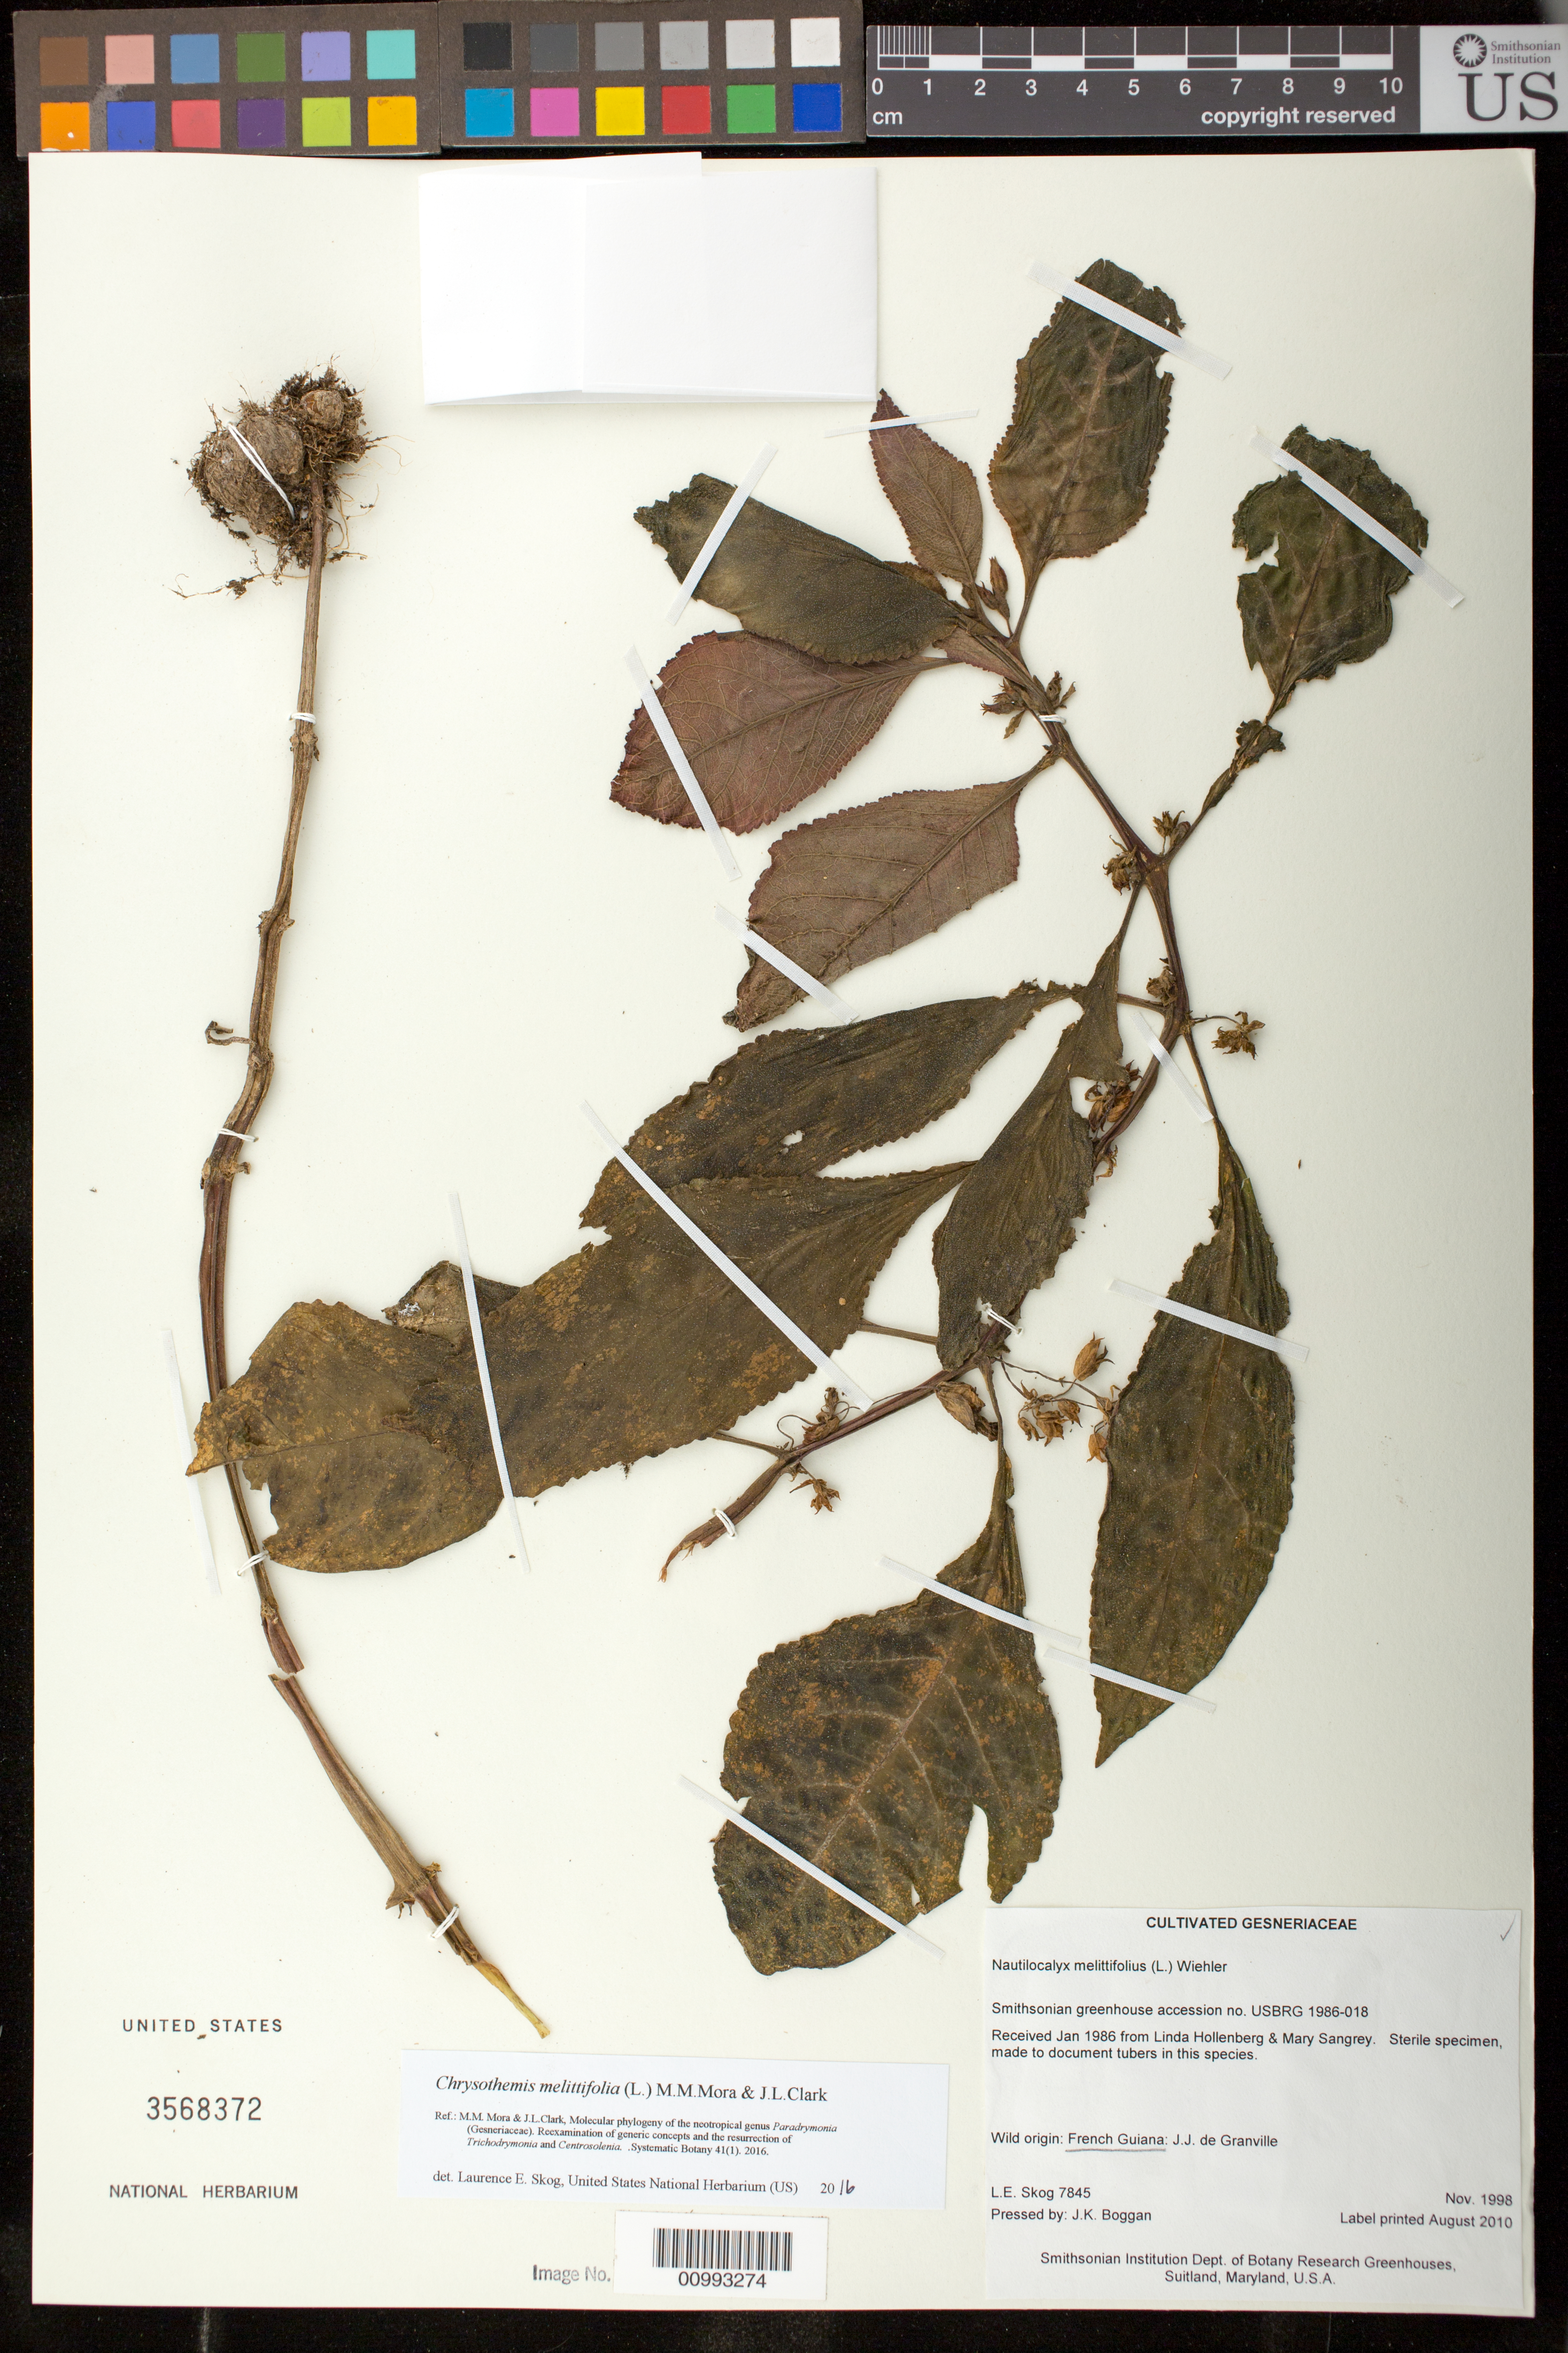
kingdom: Plantae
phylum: Tracheophyta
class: Magnoliopsida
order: Lamiales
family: Gesneriaceae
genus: Chrysothemis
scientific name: Chrysothemis melittifolia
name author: (L.) M.M. Mora & J.L. Clark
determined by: Skog, Laurence E.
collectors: L. E. Skog & J. K. Boggan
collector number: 7845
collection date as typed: Nov 1998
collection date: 1998-11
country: French Guiana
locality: Smithsonian Institution Dept. of Botany Research Greenhouses, Suitland, Maryland, U.S.A.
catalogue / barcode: US 3568372